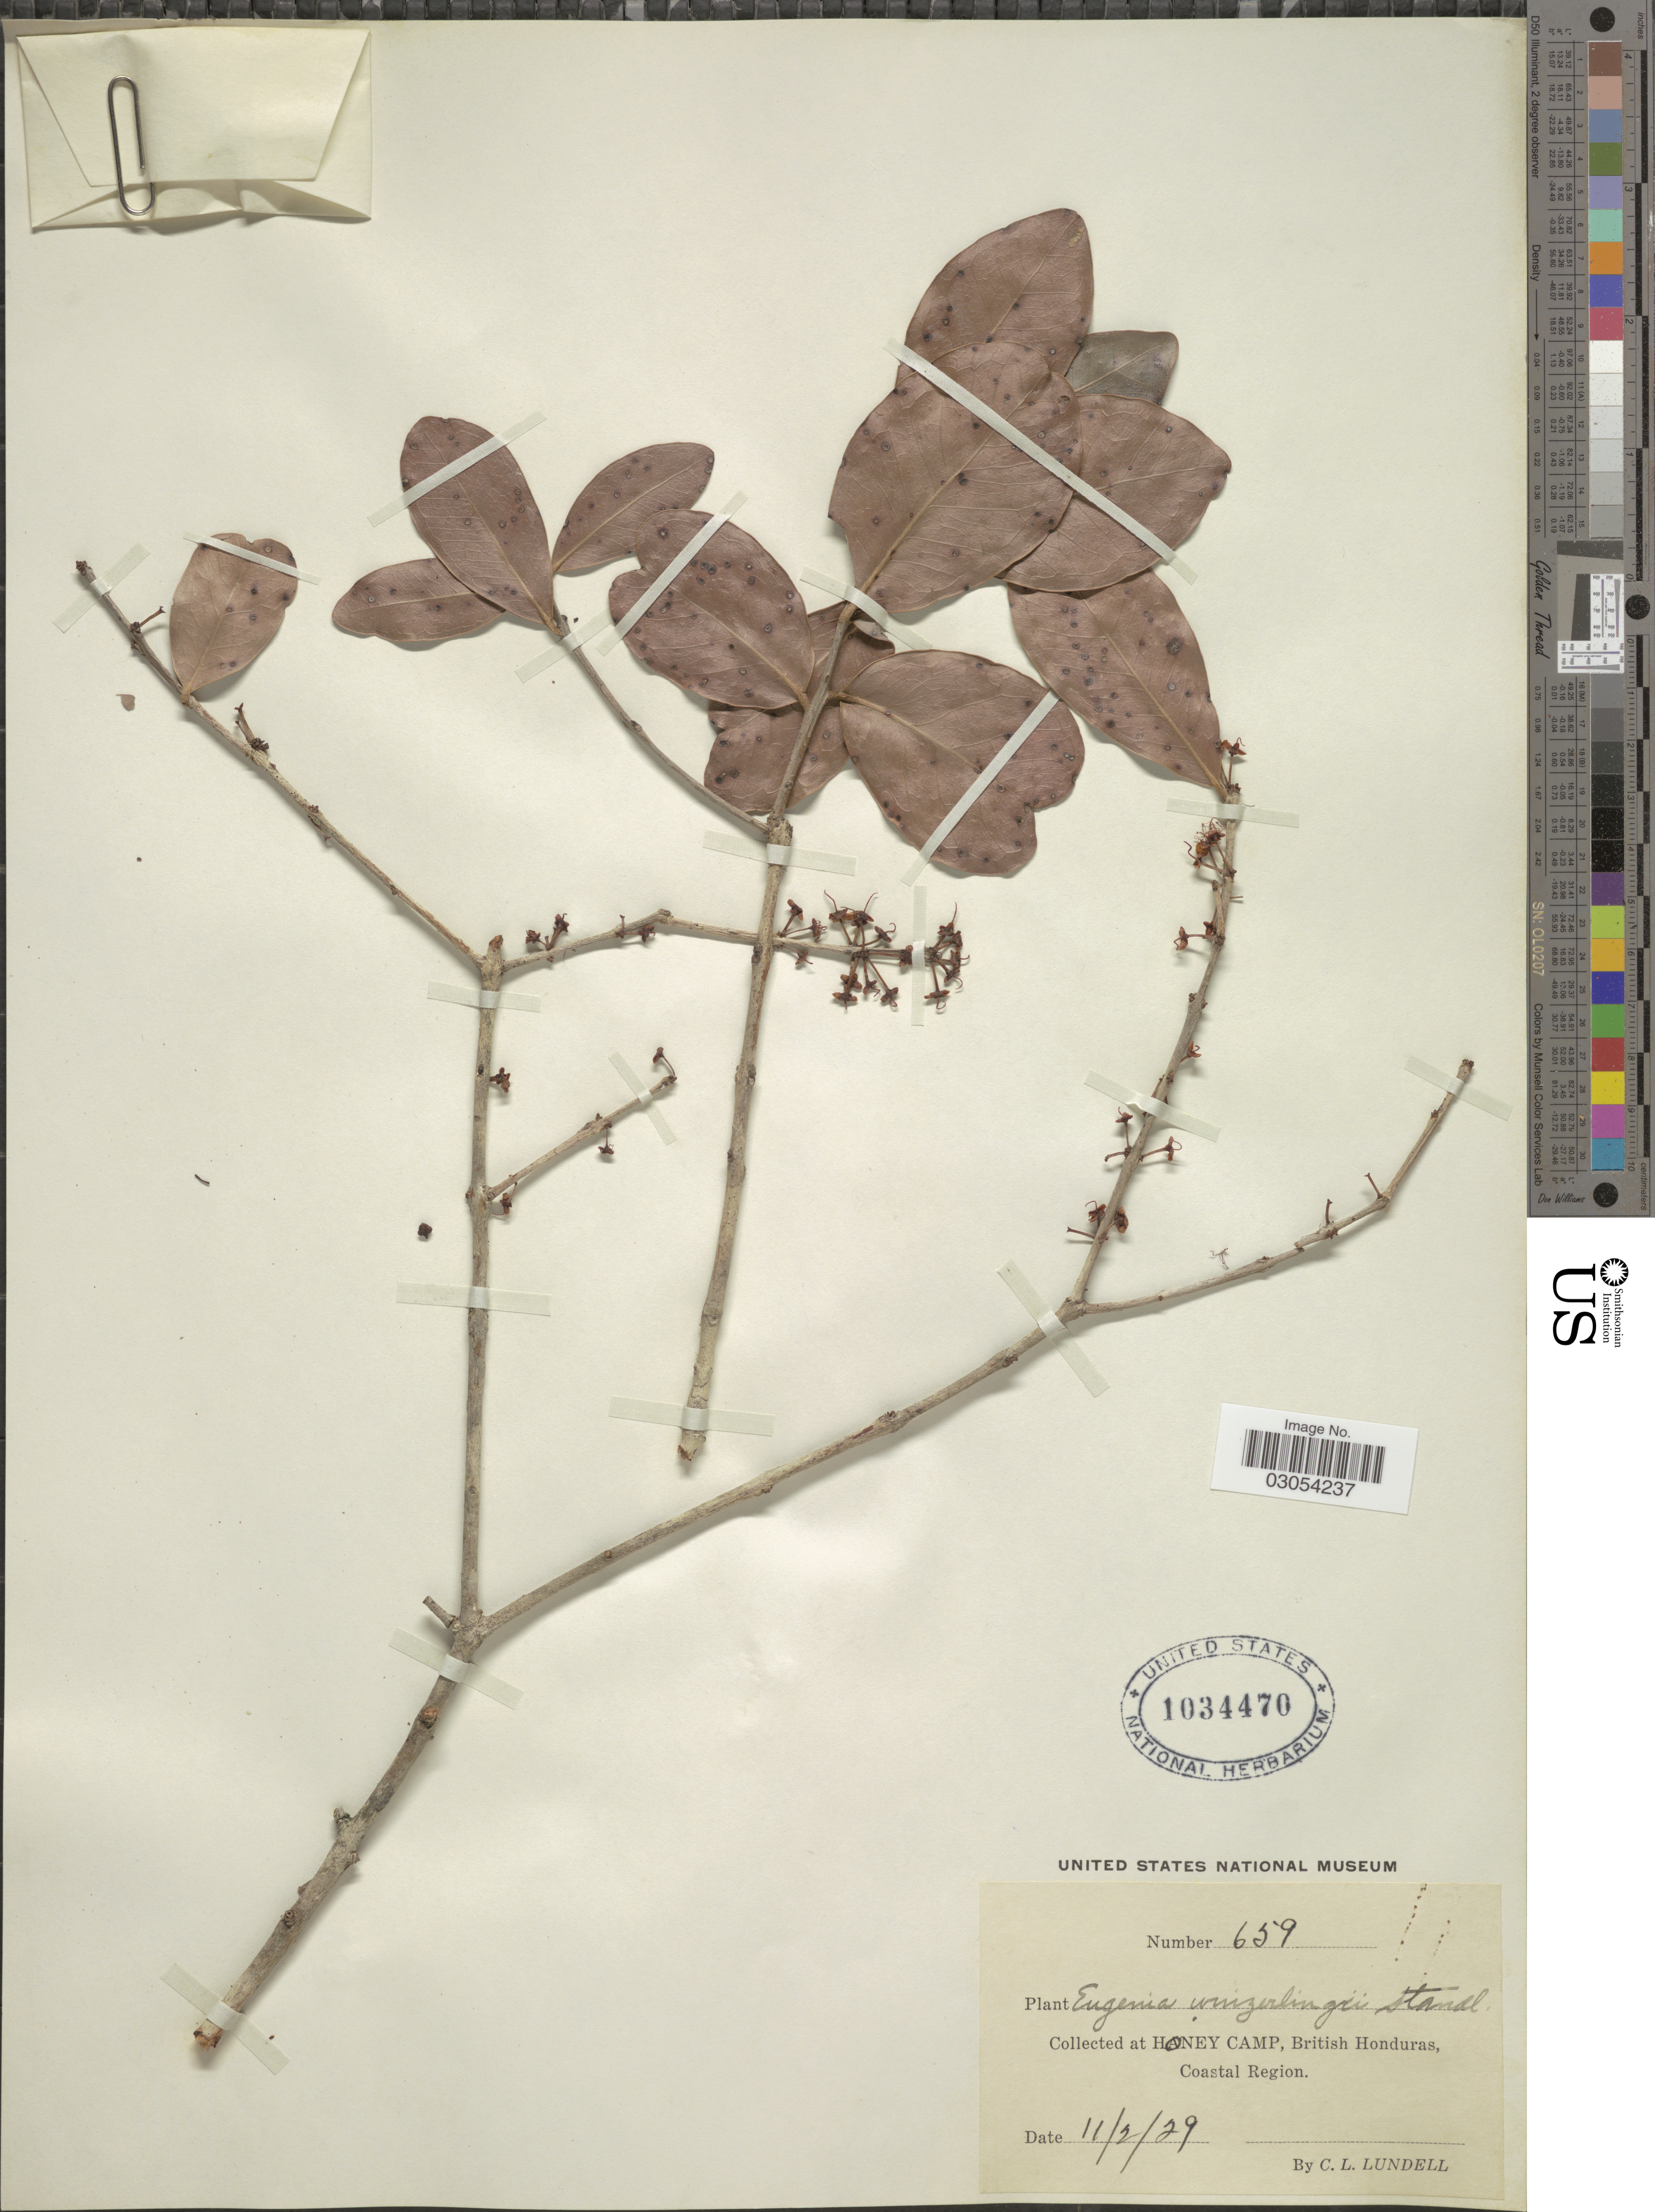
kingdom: Plantae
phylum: Tracheophyta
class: Magnoliopsida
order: Myrtales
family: Myrtaceae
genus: Eugenia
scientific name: Eugenia winzerlingii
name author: Standl.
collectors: C. L. Lundell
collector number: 659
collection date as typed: Transcribed d/m/y: 11/2/29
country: Belize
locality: Honey Camp, British Honduras, Coastal Region.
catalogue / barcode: US 1034470